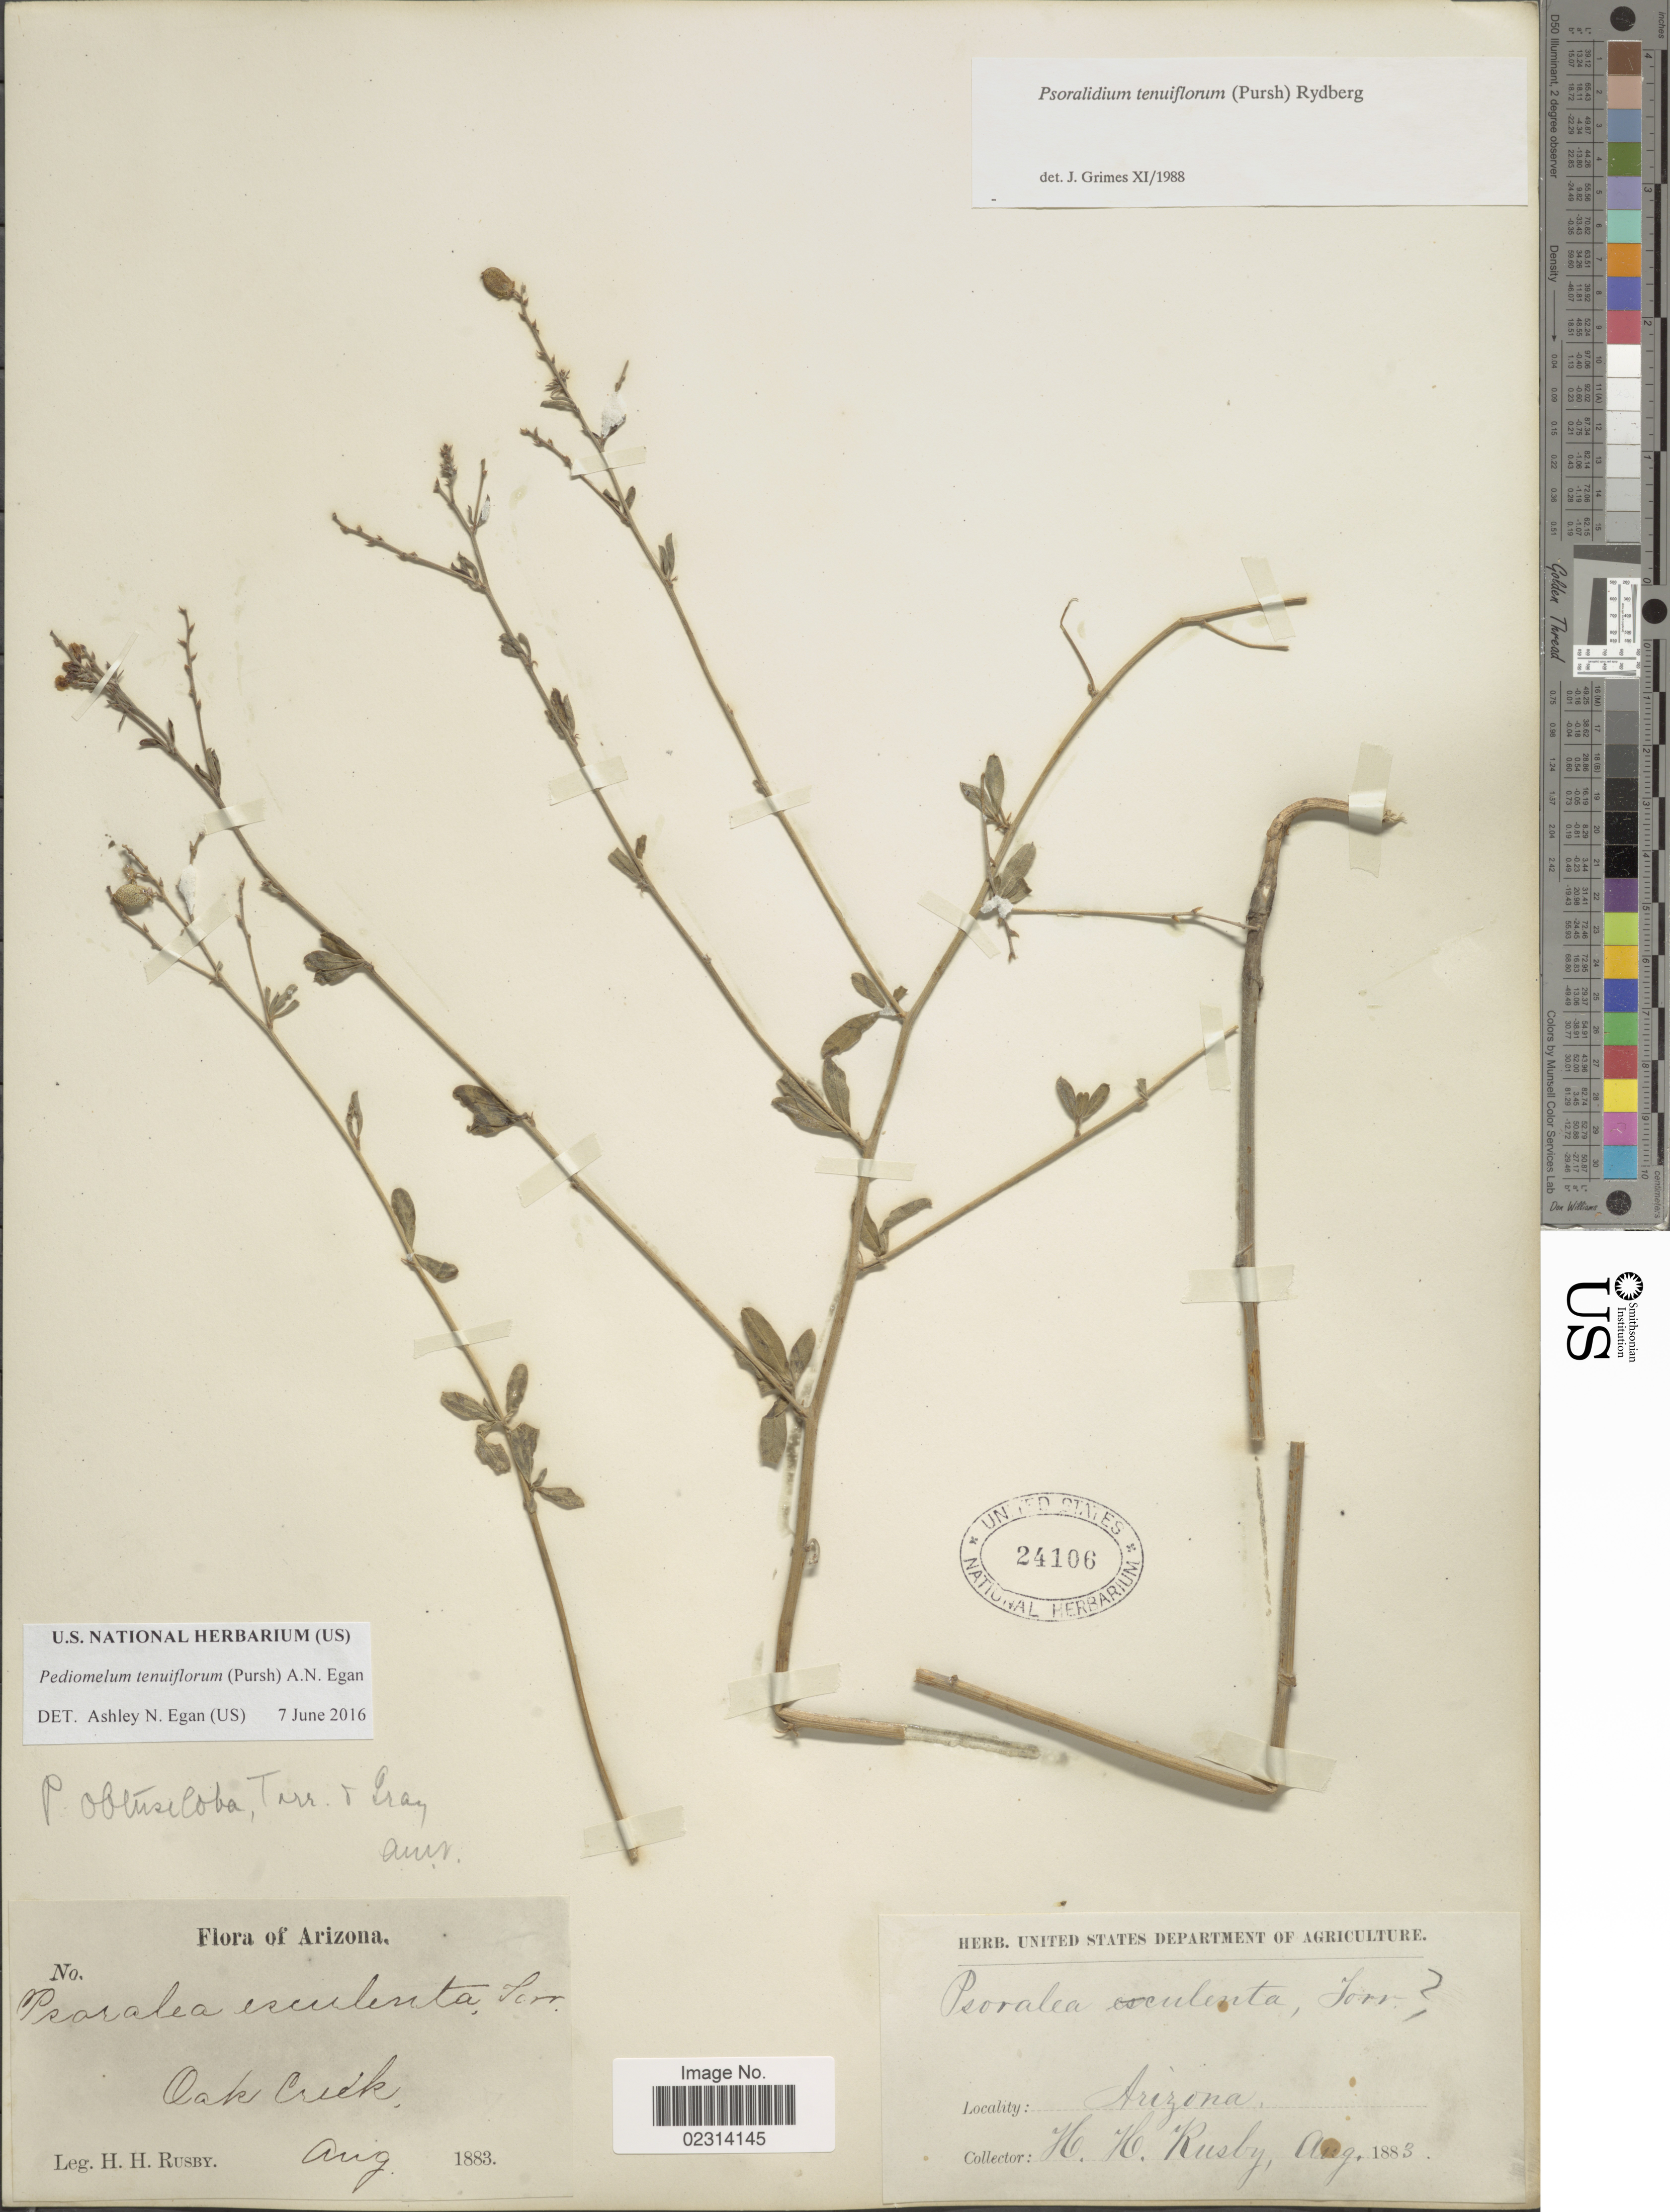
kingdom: Plantae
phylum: Tracheophyta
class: Magnoliopsida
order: Fabales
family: Fabaceae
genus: Psoralidium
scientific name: Psoralidium tenuiflorum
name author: (Pursh) Rydb.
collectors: H. H. Rusby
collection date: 1883-08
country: United States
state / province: Arizona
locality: Oak Creek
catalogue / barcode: US 24106